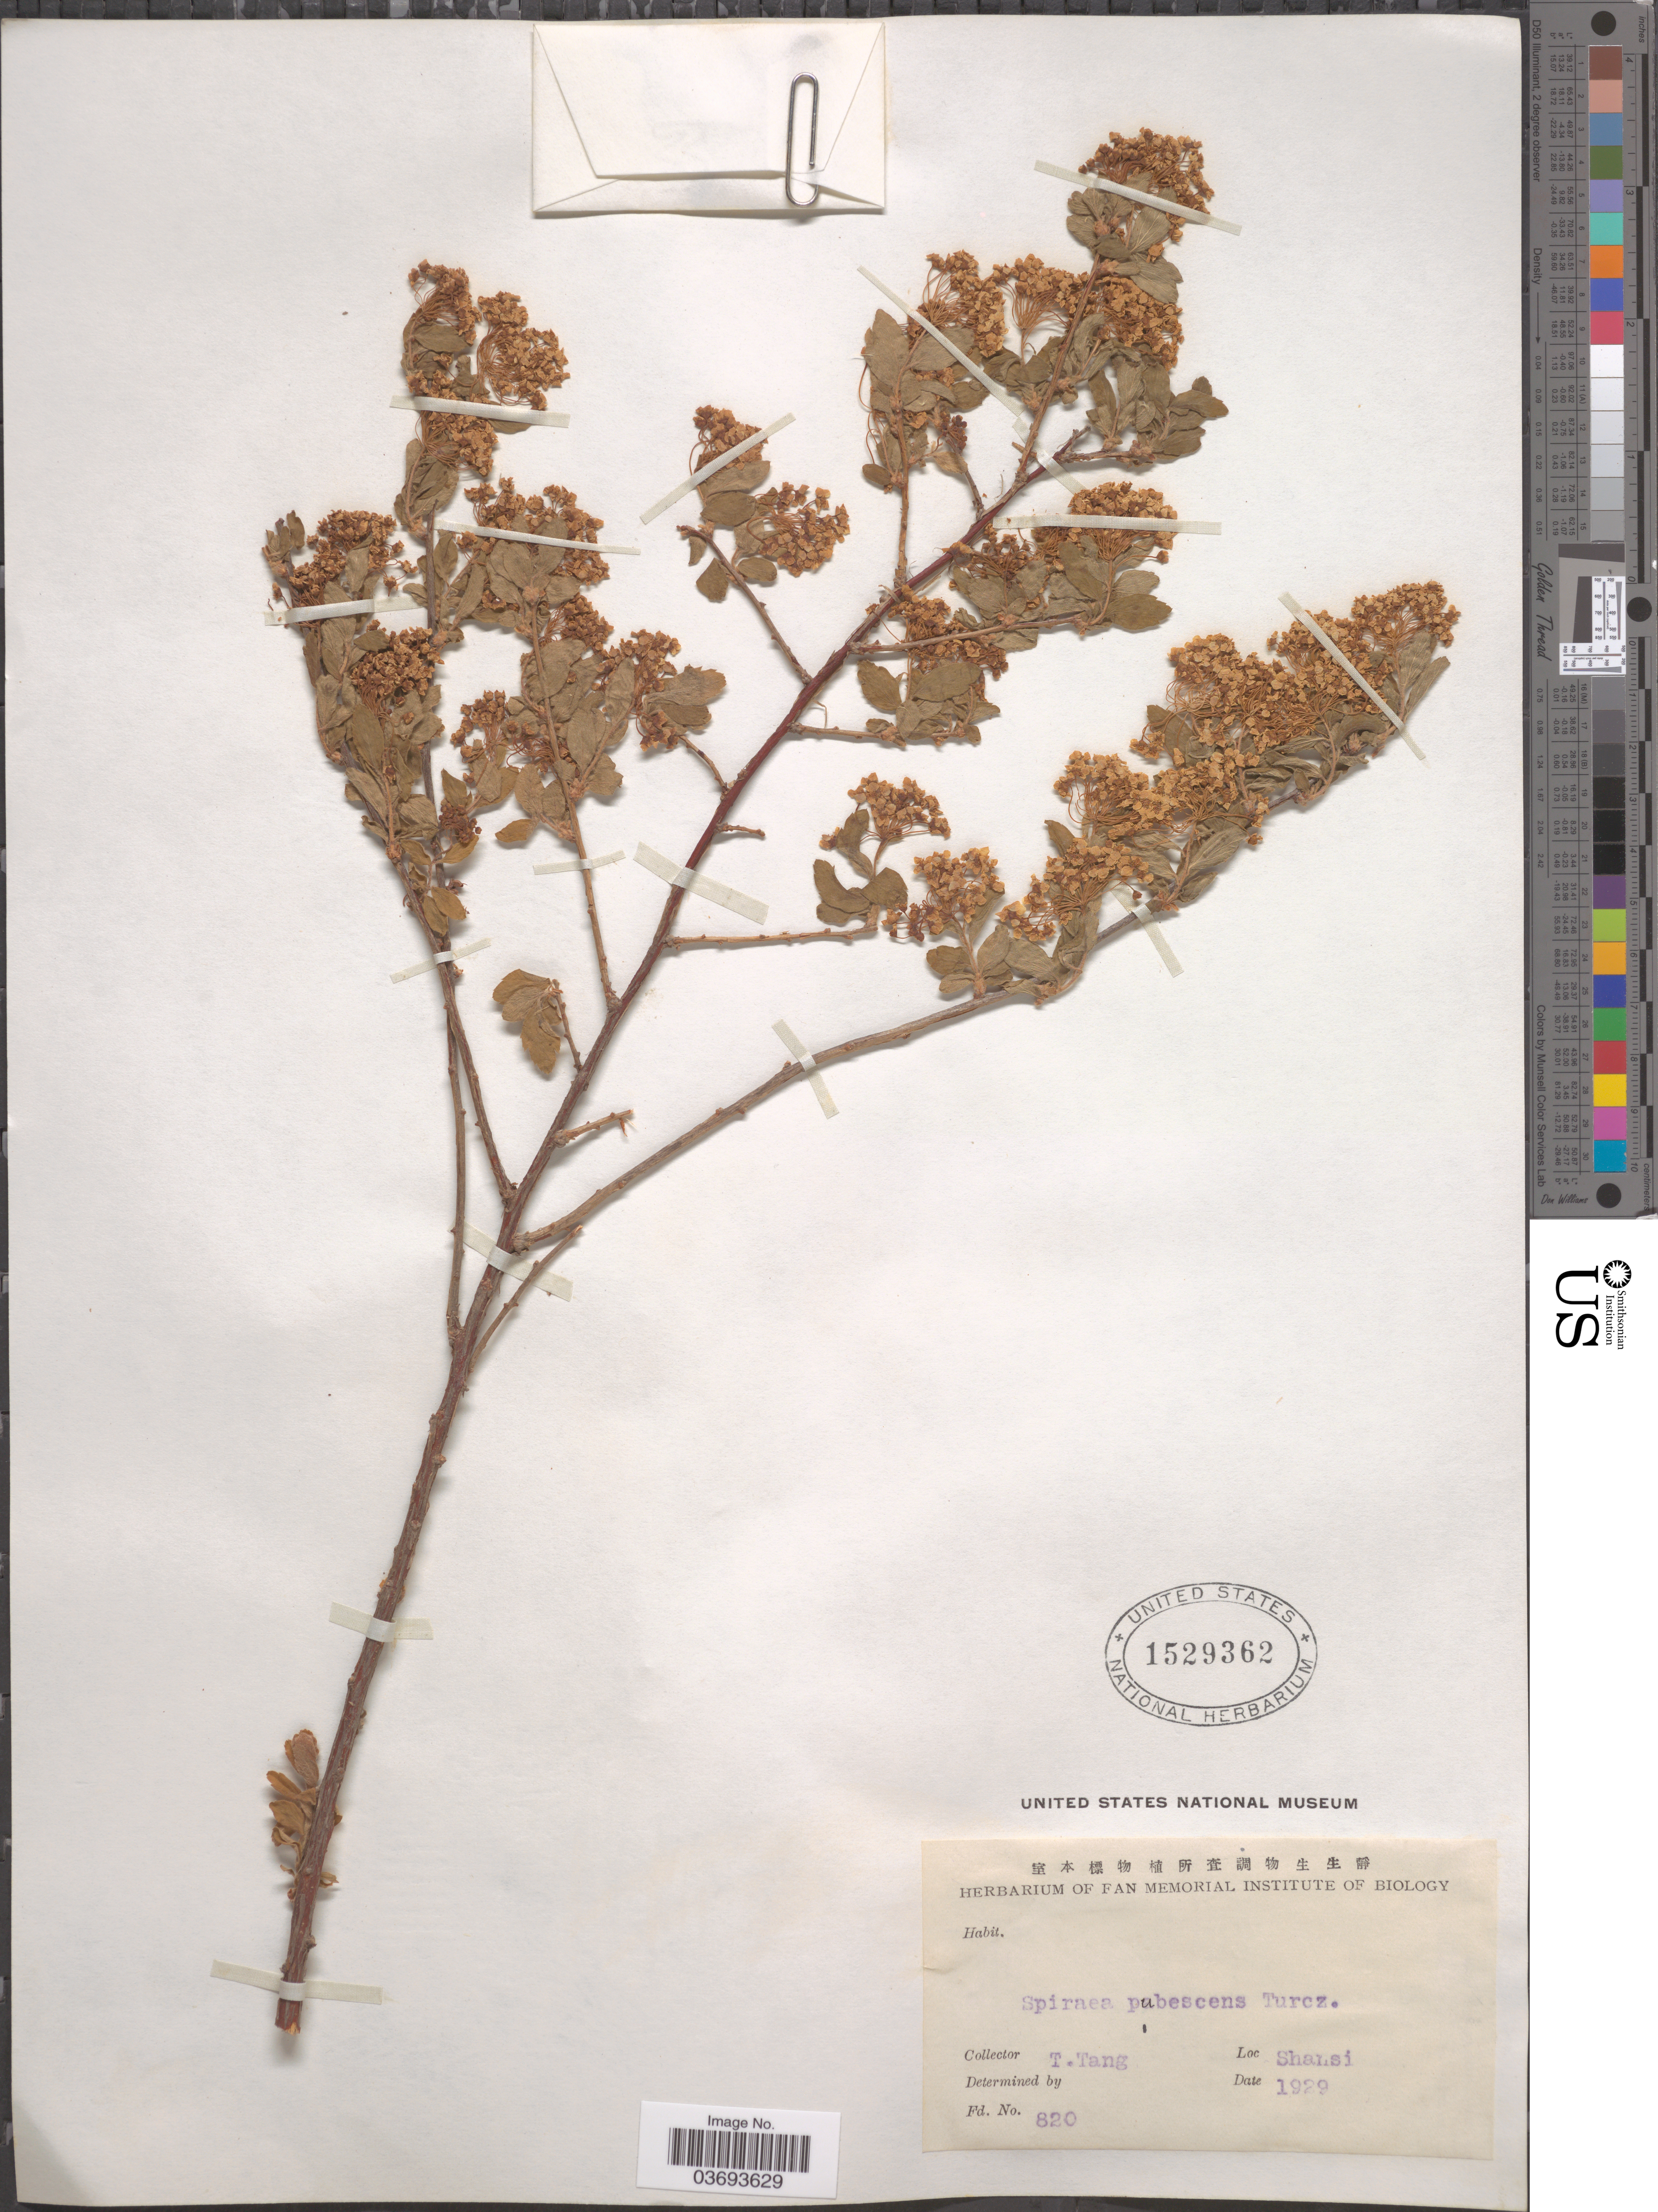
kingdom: Plantae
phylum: Tracheophyta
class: Magnoliopsida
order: Rosales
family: Rosaceae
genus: Spiraea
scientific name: Spiraea pubescens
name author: Turcz.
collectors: T. Tang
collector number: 820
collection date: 1929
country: China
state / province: Shanxi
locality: Shansi.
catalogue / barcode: US 1529362